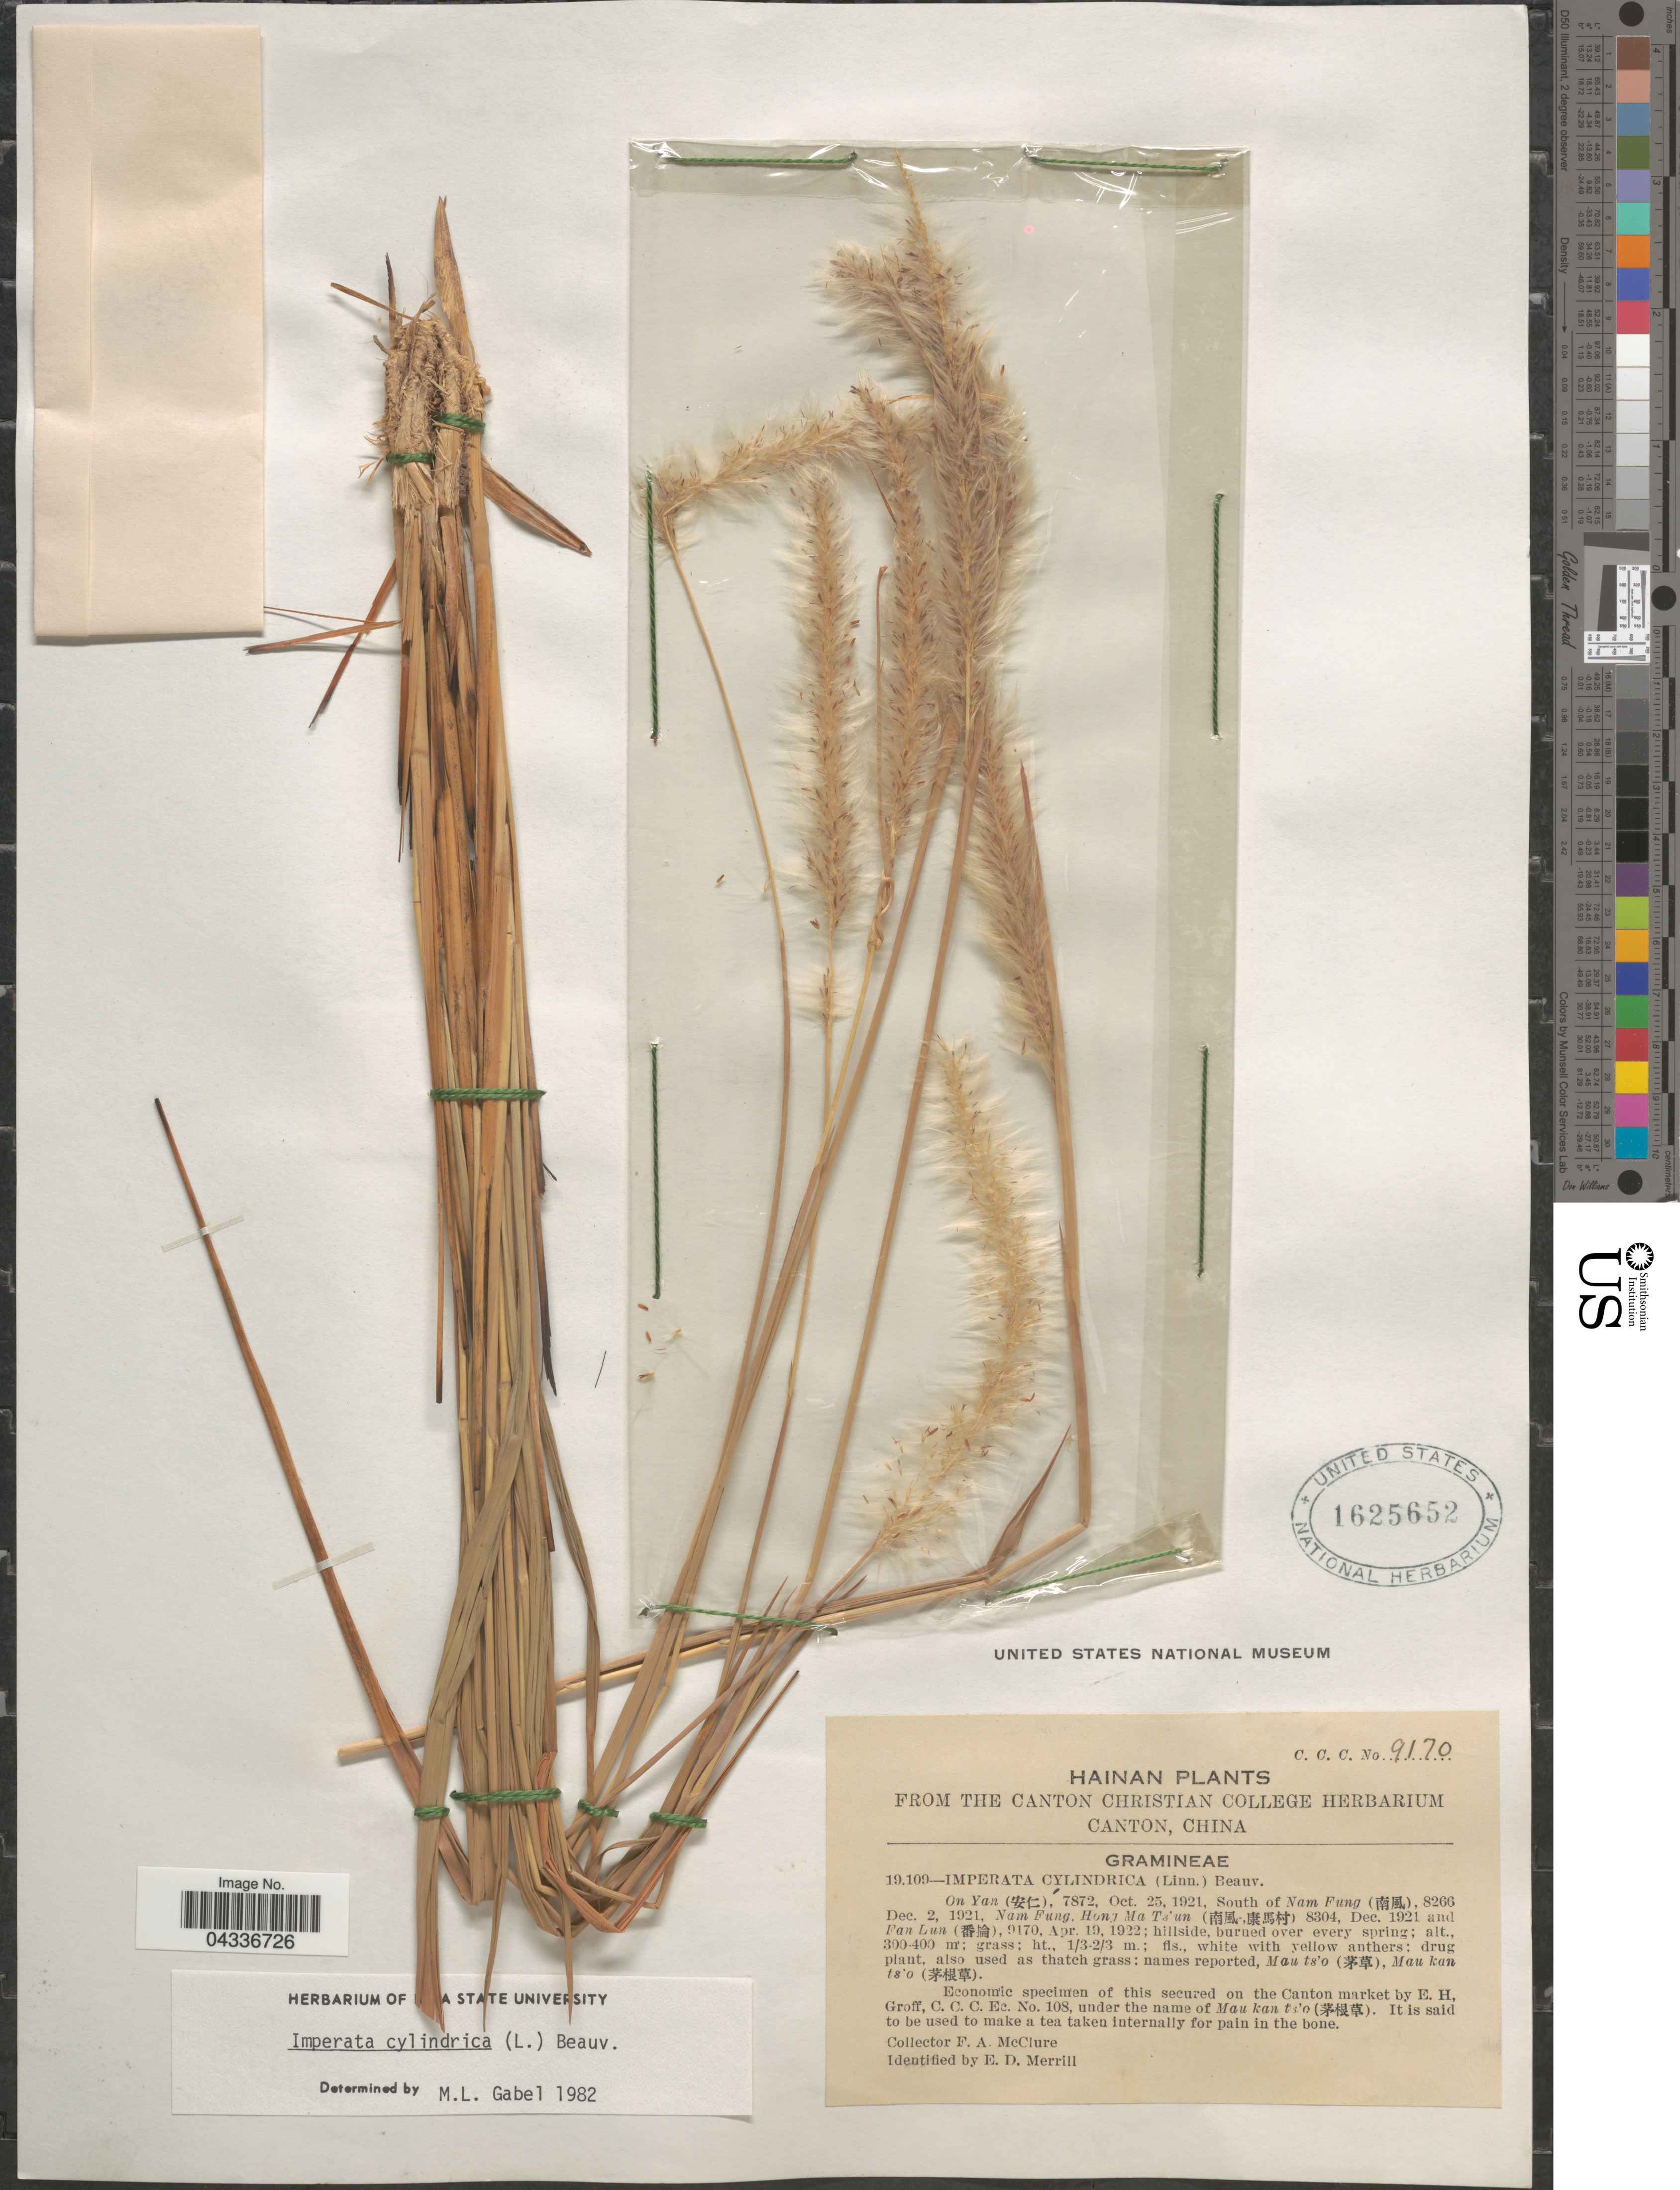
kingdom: Plantae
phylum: Tracheophyta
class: Liliopsida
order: Poales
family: Poaceae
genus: Imperata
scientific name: Imperata cylindrica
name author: (L.) P. Beauv.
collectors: F. A. McClure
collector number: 7872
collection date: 1921-10-25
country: China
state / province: Hainan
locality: On Yan (X), 7872 [unsure placement], South of Nam Fung (X), 8266, Nam Fung, Hong Ma Ts'un (X) 8304 [unsure placement] and Fan Lun (X), 9170 [unsure placement].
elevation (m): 300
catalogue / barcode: US 1625652